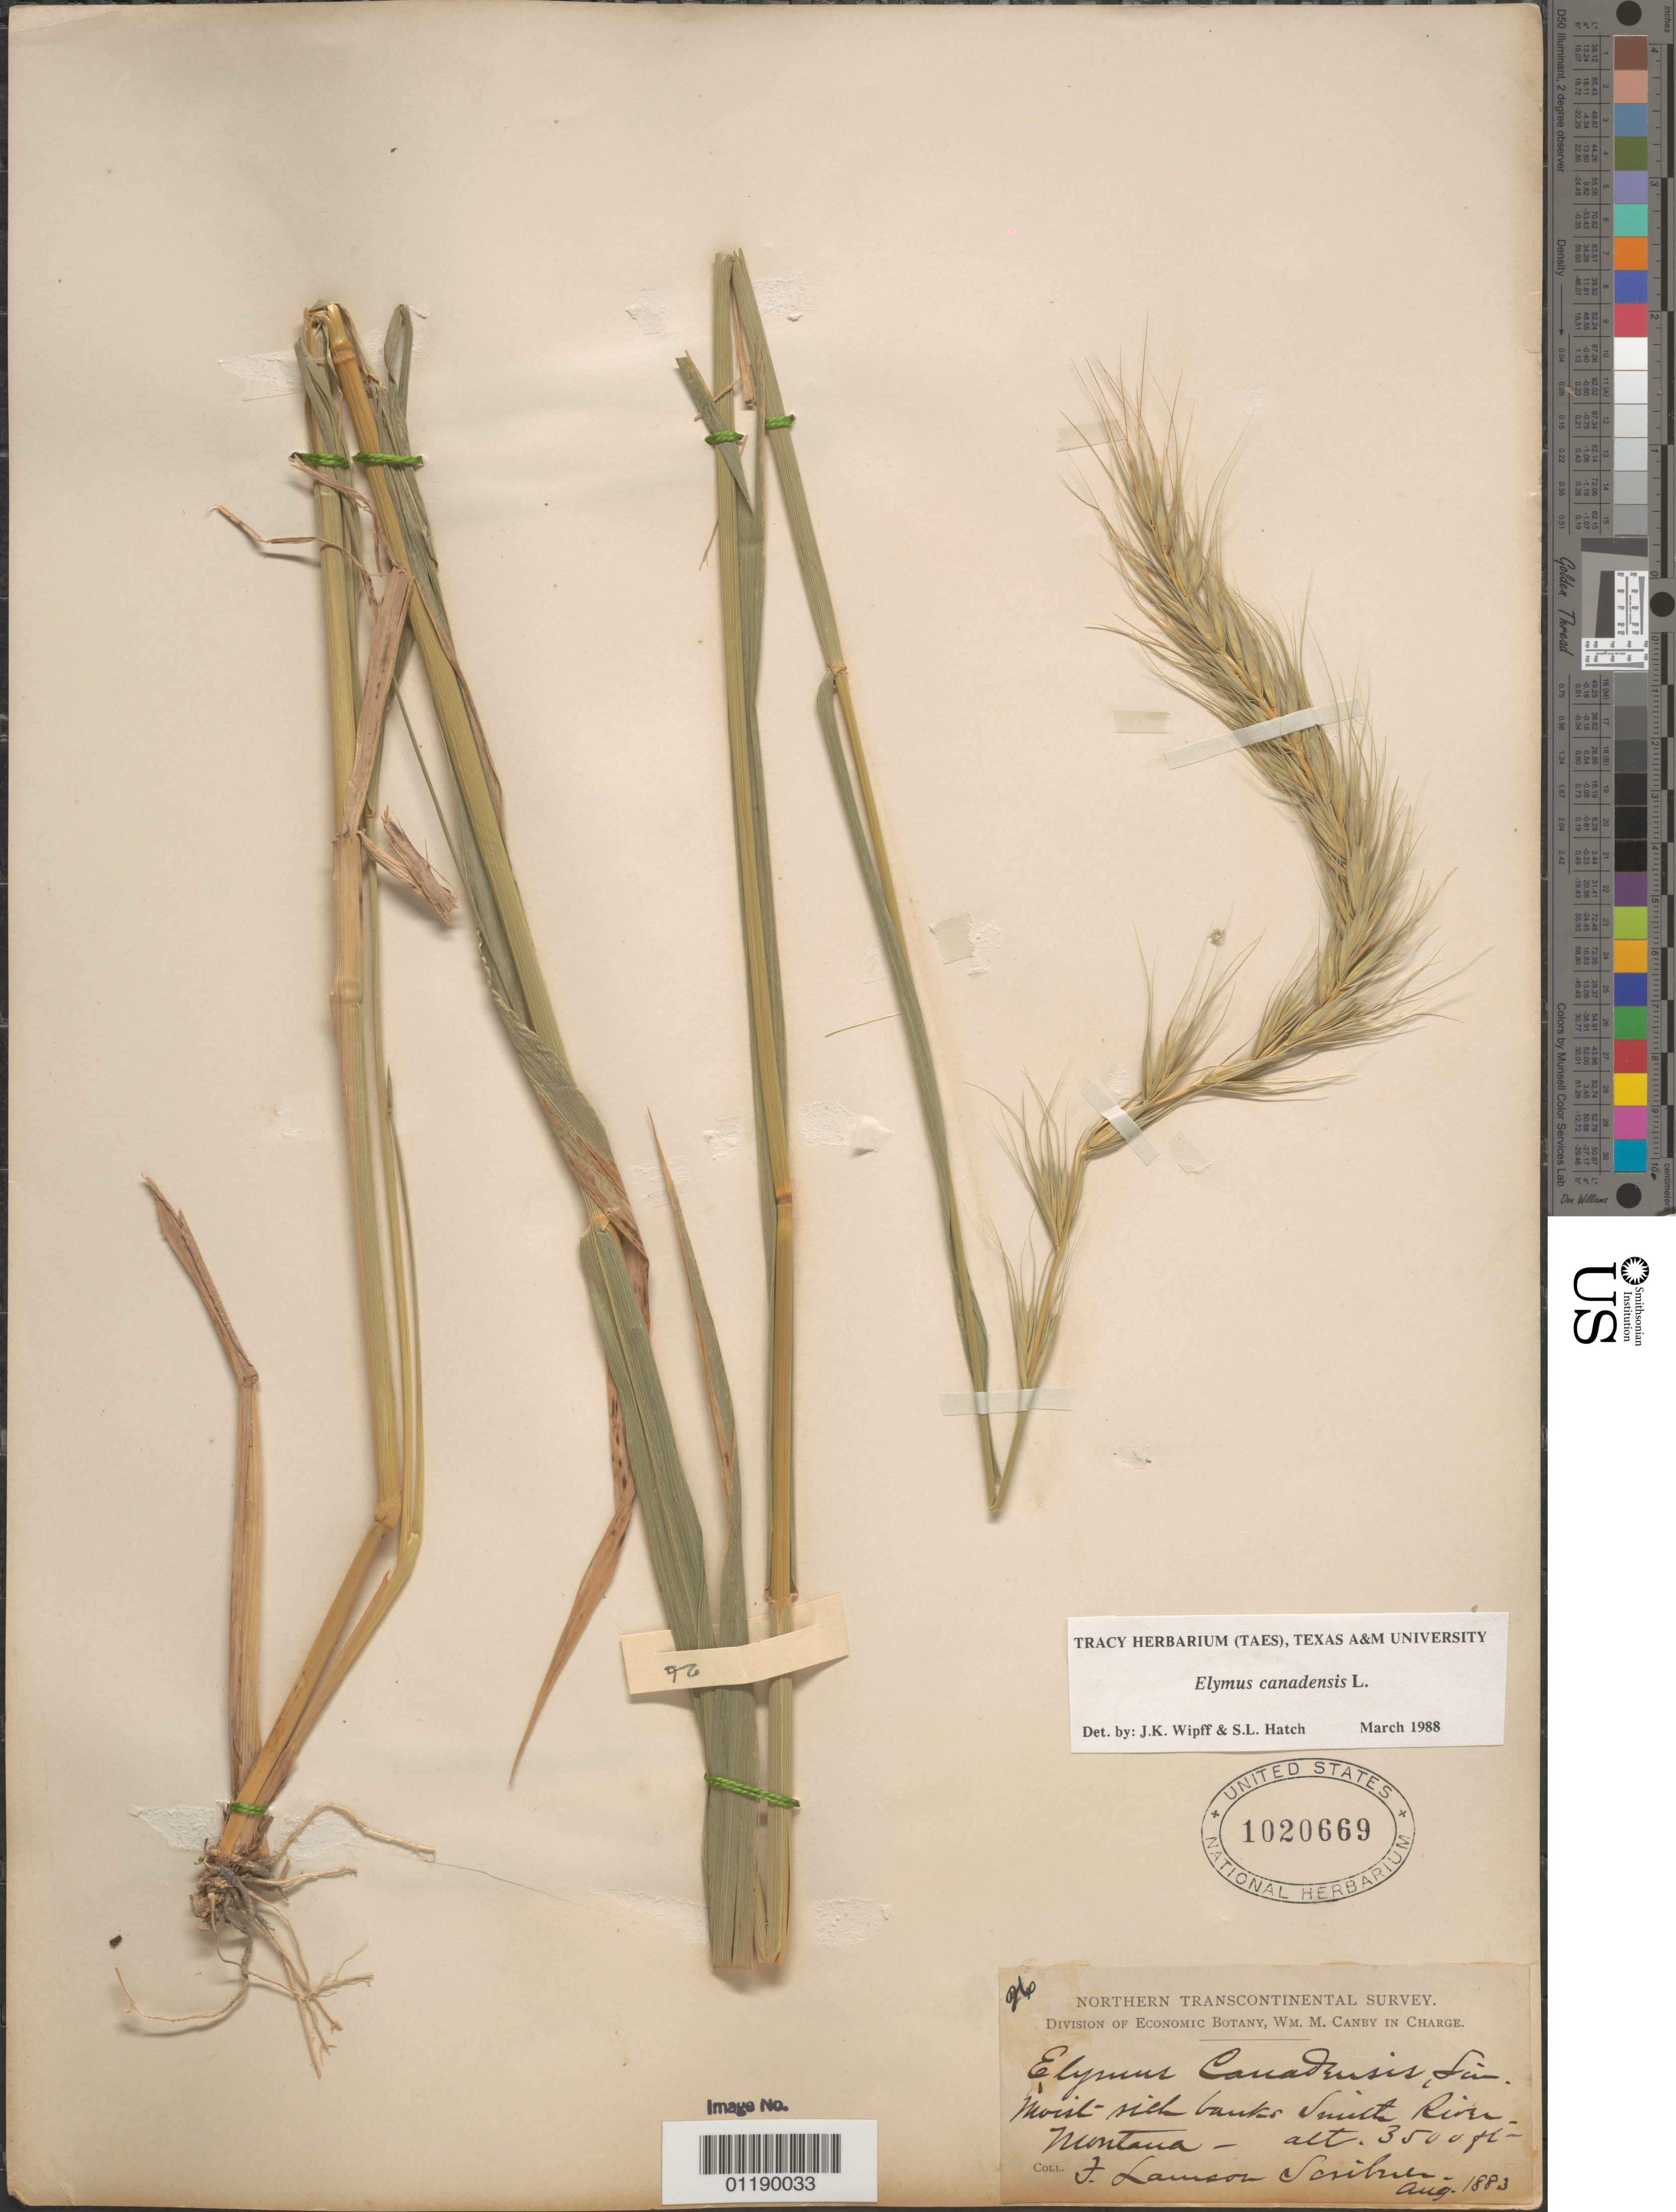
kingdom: Plantae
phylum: Tracheophyta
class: Liliopsida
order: Poales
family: Poaceae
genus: Elymus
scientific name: Elymus canadensis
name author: L.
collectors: F. L. Scribner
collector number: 96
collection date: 1883-08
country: United States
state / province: Montana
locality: Along Smith River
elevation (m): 1067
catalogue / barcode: US 1020669